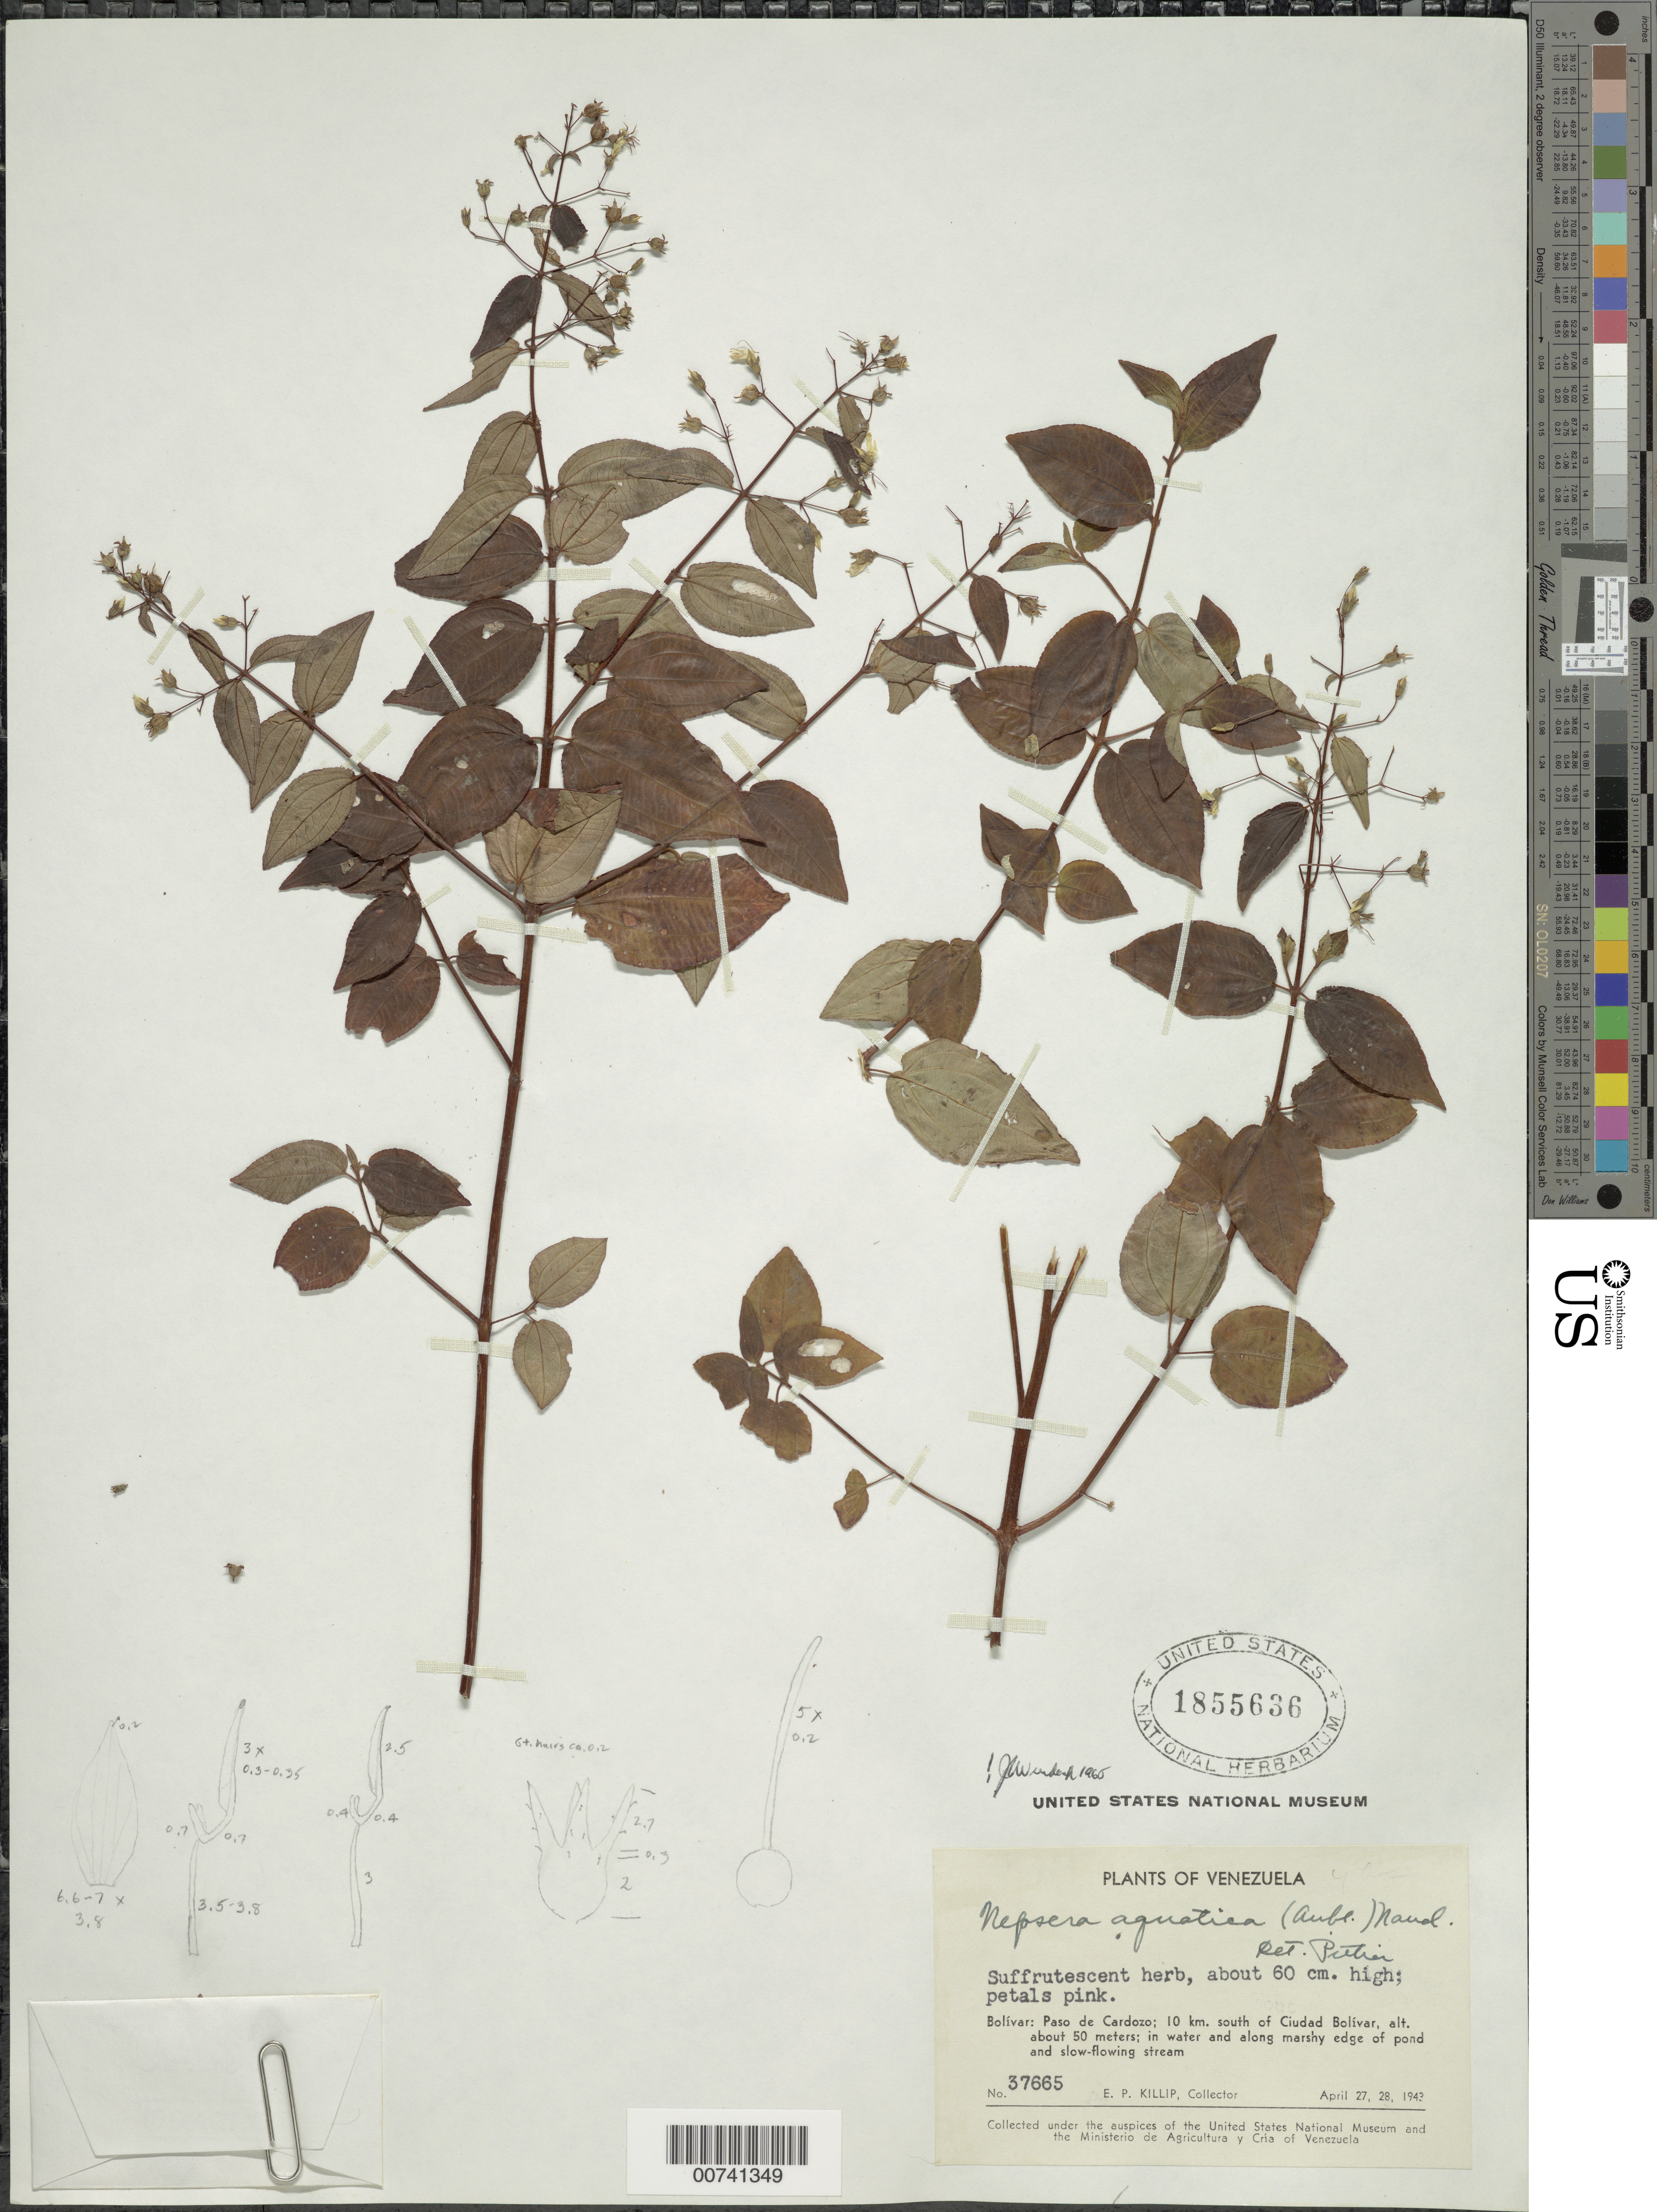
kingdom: Plantae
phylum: Tracheophyta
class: Magnoliopsida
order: Myrtales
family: Melastomataceae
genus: Nepsera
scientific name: Nepsera aquatica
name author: (Aubl.) Naudin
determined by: Pittier, Henri F.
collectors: E. P. Killip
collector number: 37665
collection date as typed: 27-Apr-43 to 28-Apr-43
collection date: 1943-04-27/1943-04-28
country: Venezuela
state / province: Bolívar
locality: Paso de Cardozo; 10 km south of Ciudad Bolívar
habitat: In water and along marshy edge of pond and slow flowing stream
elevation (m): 50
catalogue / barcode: US 1855636